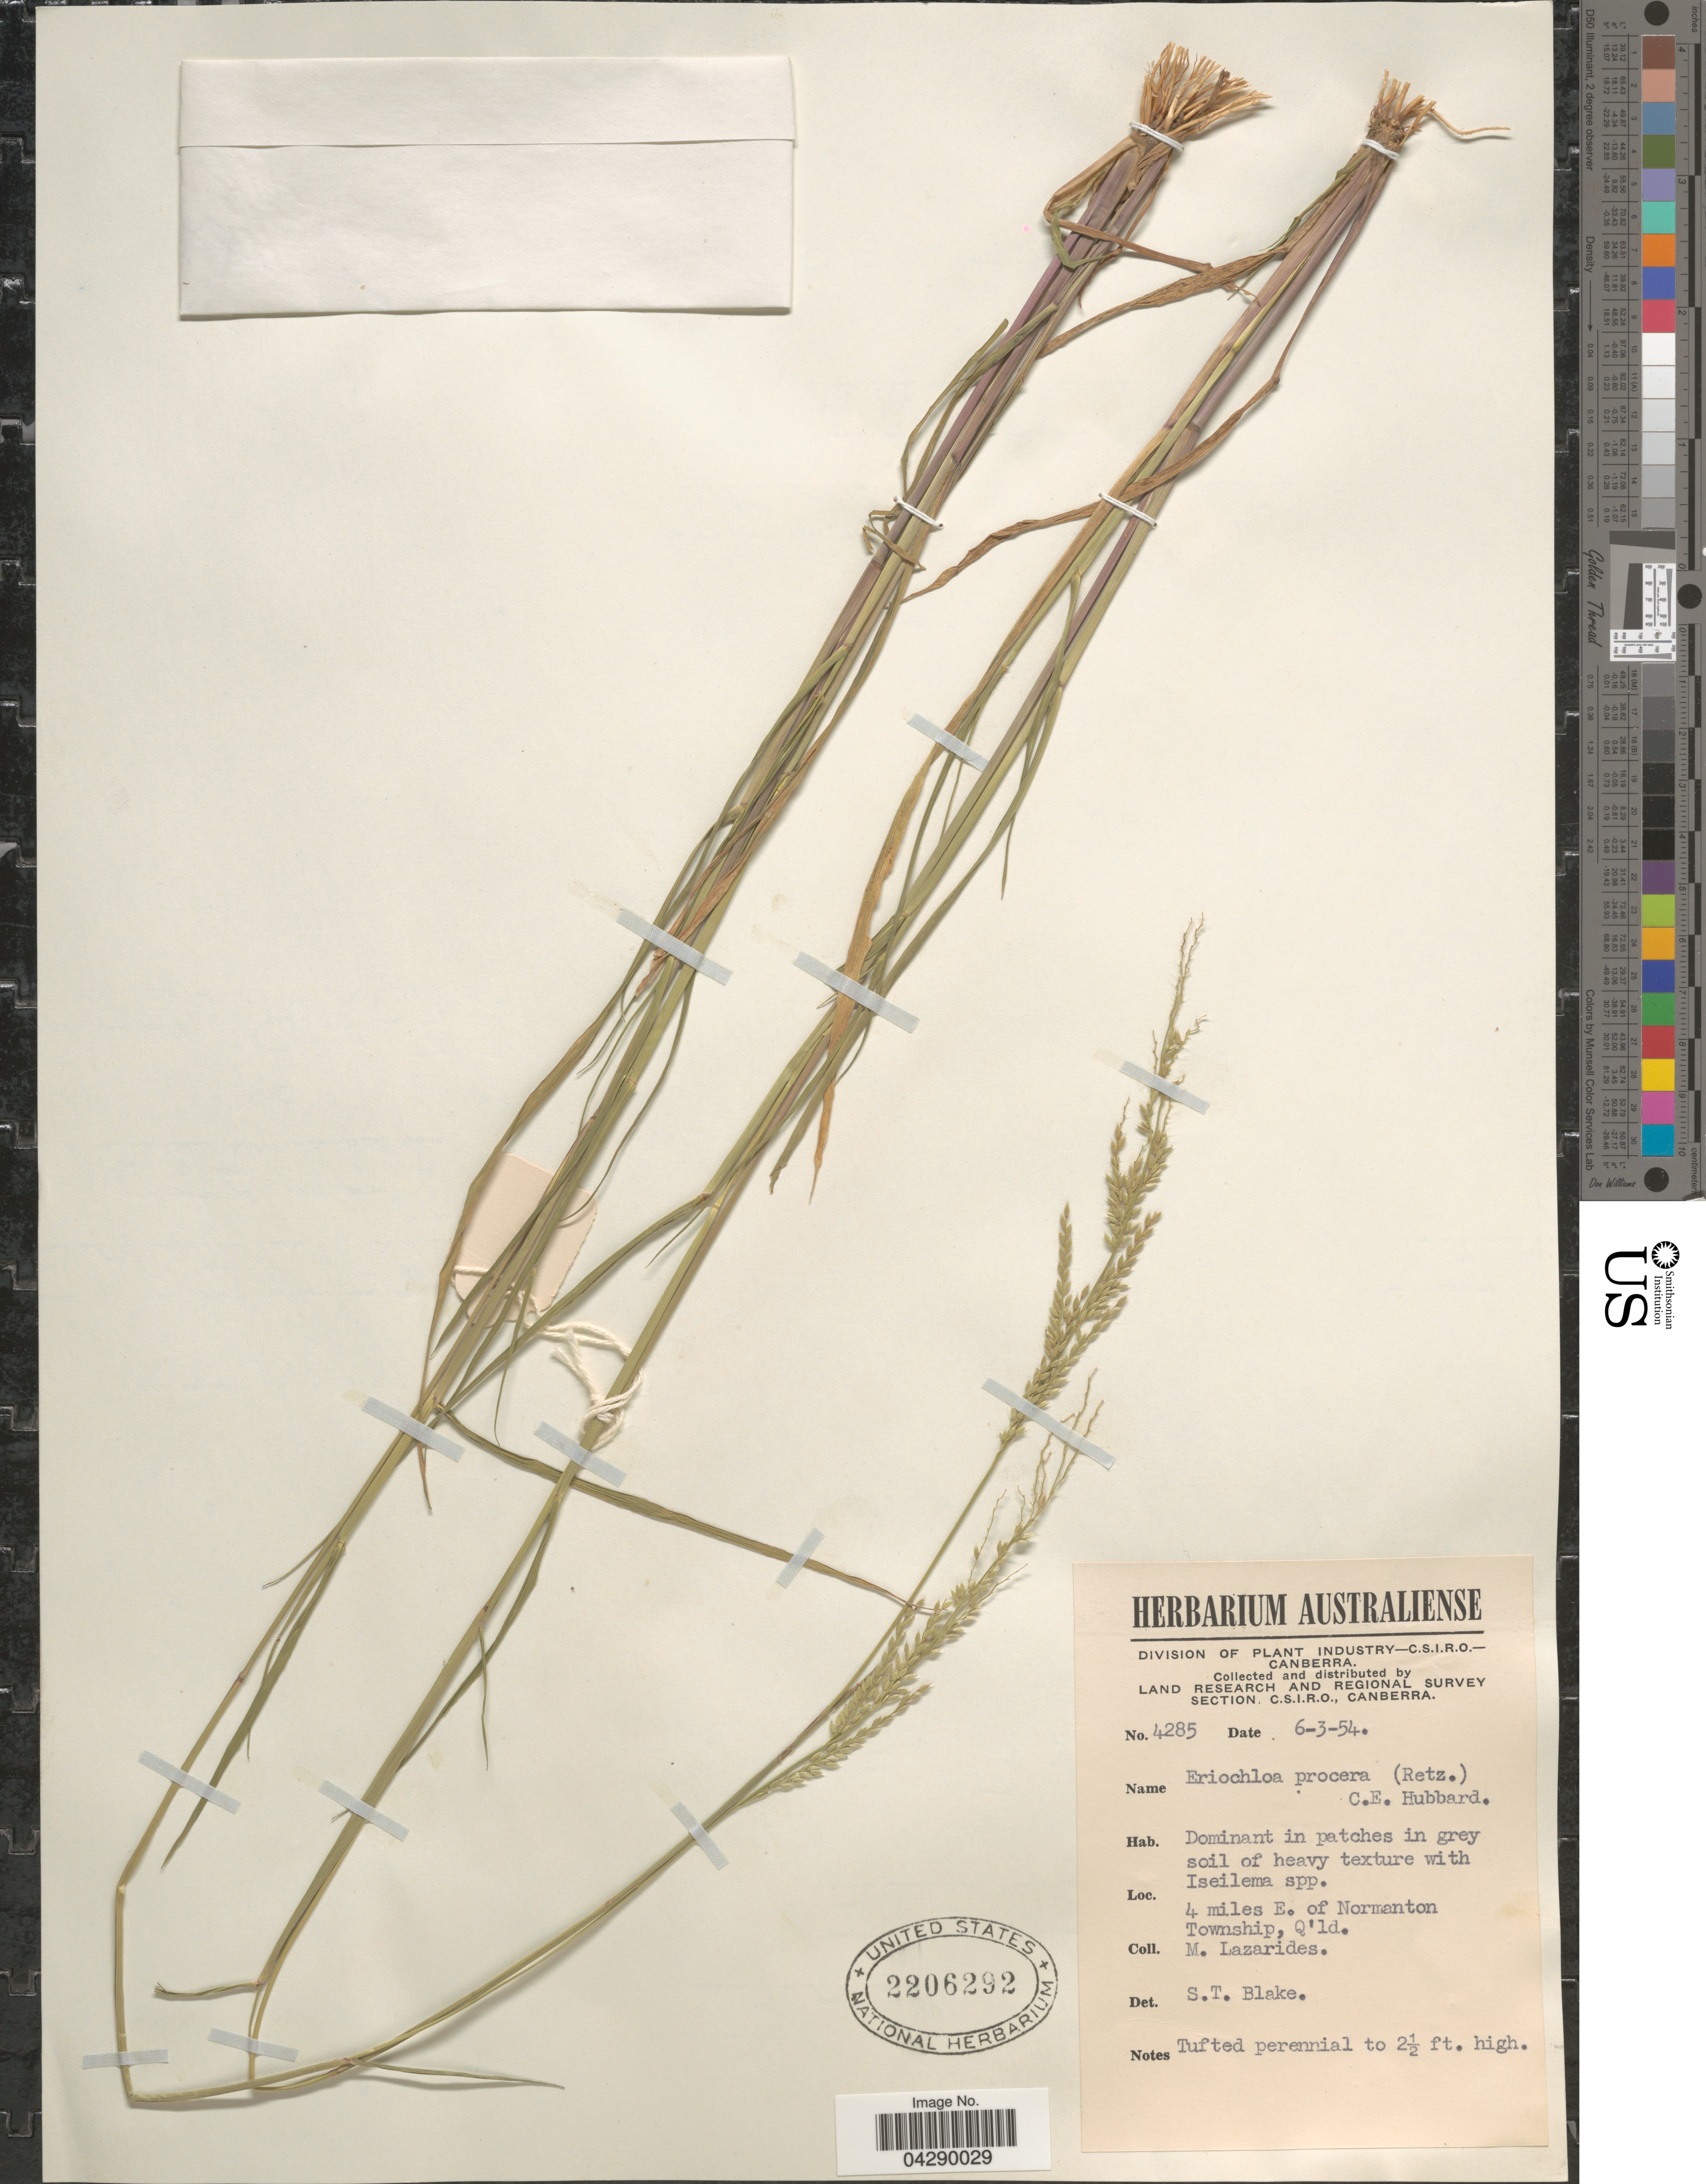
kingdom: Plantae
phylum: Tracheophyta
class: Liliopsida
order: Poales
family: Poaceae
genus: Eriochloa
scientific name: Eriochloa procera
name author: (Retz.) C.E. Hubb.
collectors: M. Lazarides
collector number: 4285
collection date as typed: Transcribed d/m/y: 6/3/54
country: Australia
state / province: Queensland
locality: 4 miles E. of Normanton Township.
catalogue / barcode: US 2206292